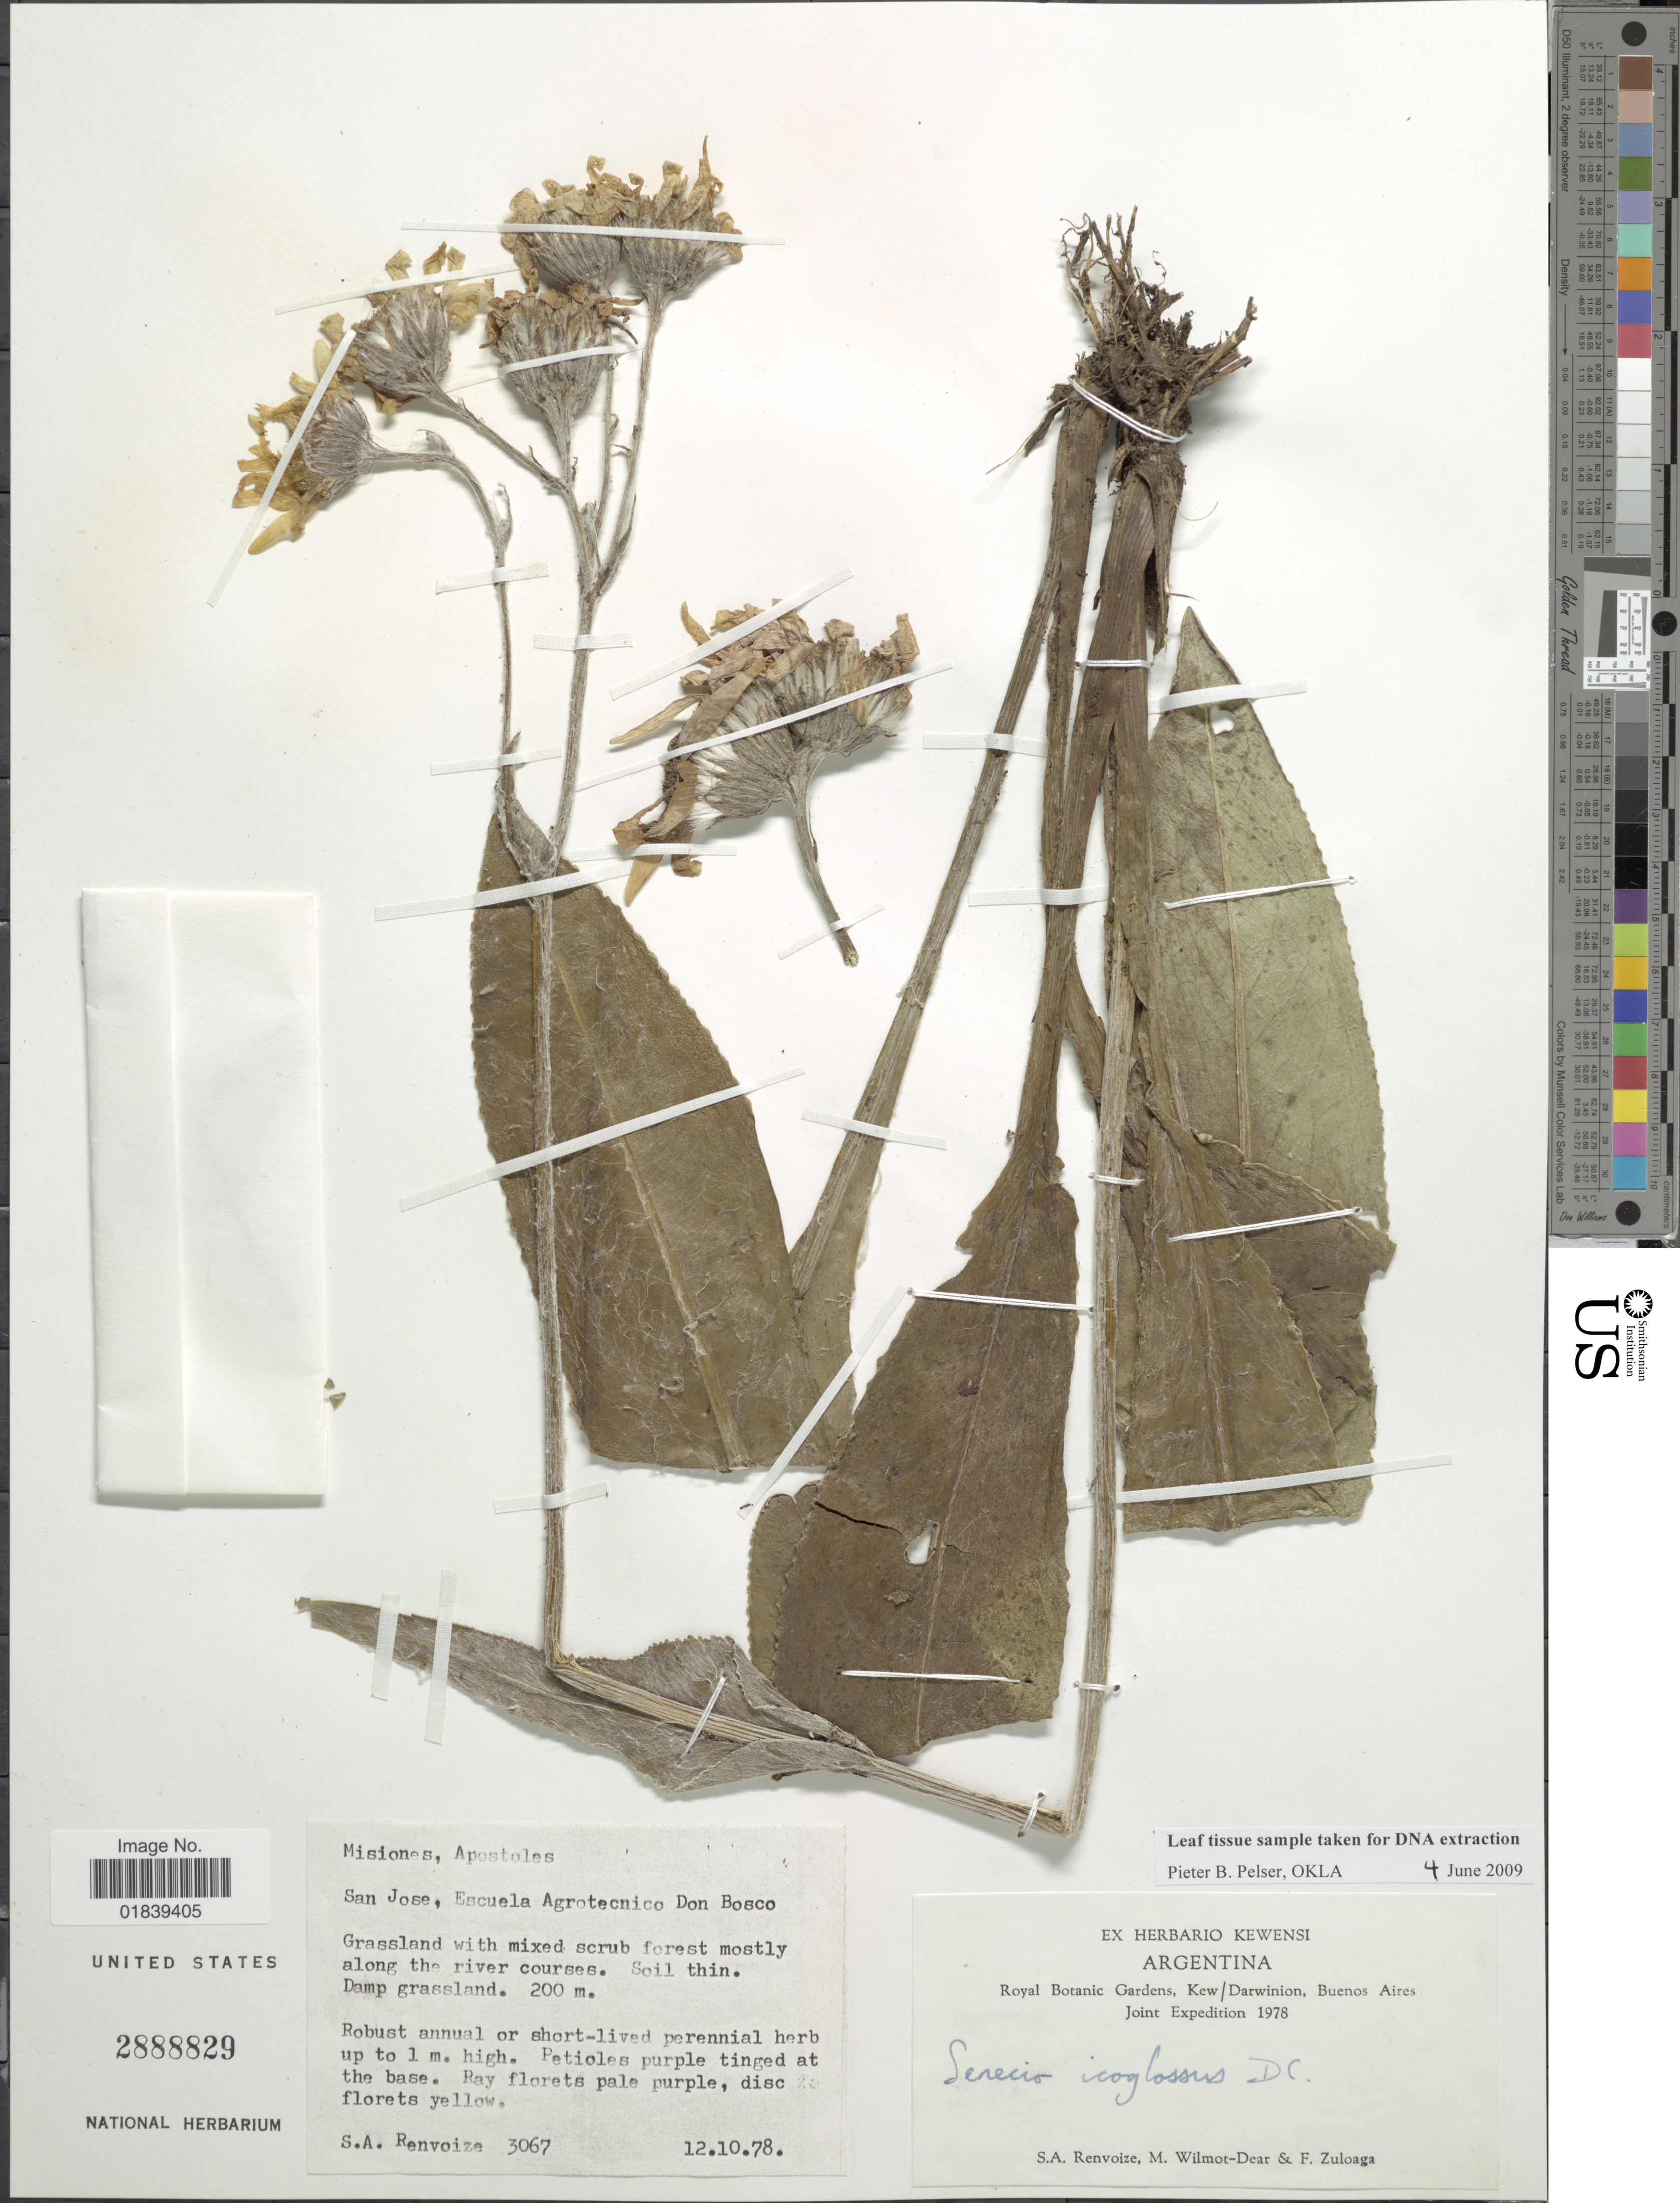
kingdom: Plantae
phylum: Tracheophyta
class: Magnoliopsida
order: Asterales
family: Asteraceae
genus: Senecio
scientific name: Senecio icoglossus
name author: DC.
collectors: S. A. Renvoize, M. Wilmot-Dear & F. Zuloaga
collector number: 3067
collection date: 1978-10-12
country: Argentina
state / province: Misiones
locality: Apostoles, San Jose, Escuela Agrotecnico Don Bosco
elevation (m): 200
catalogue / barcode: US 2888829